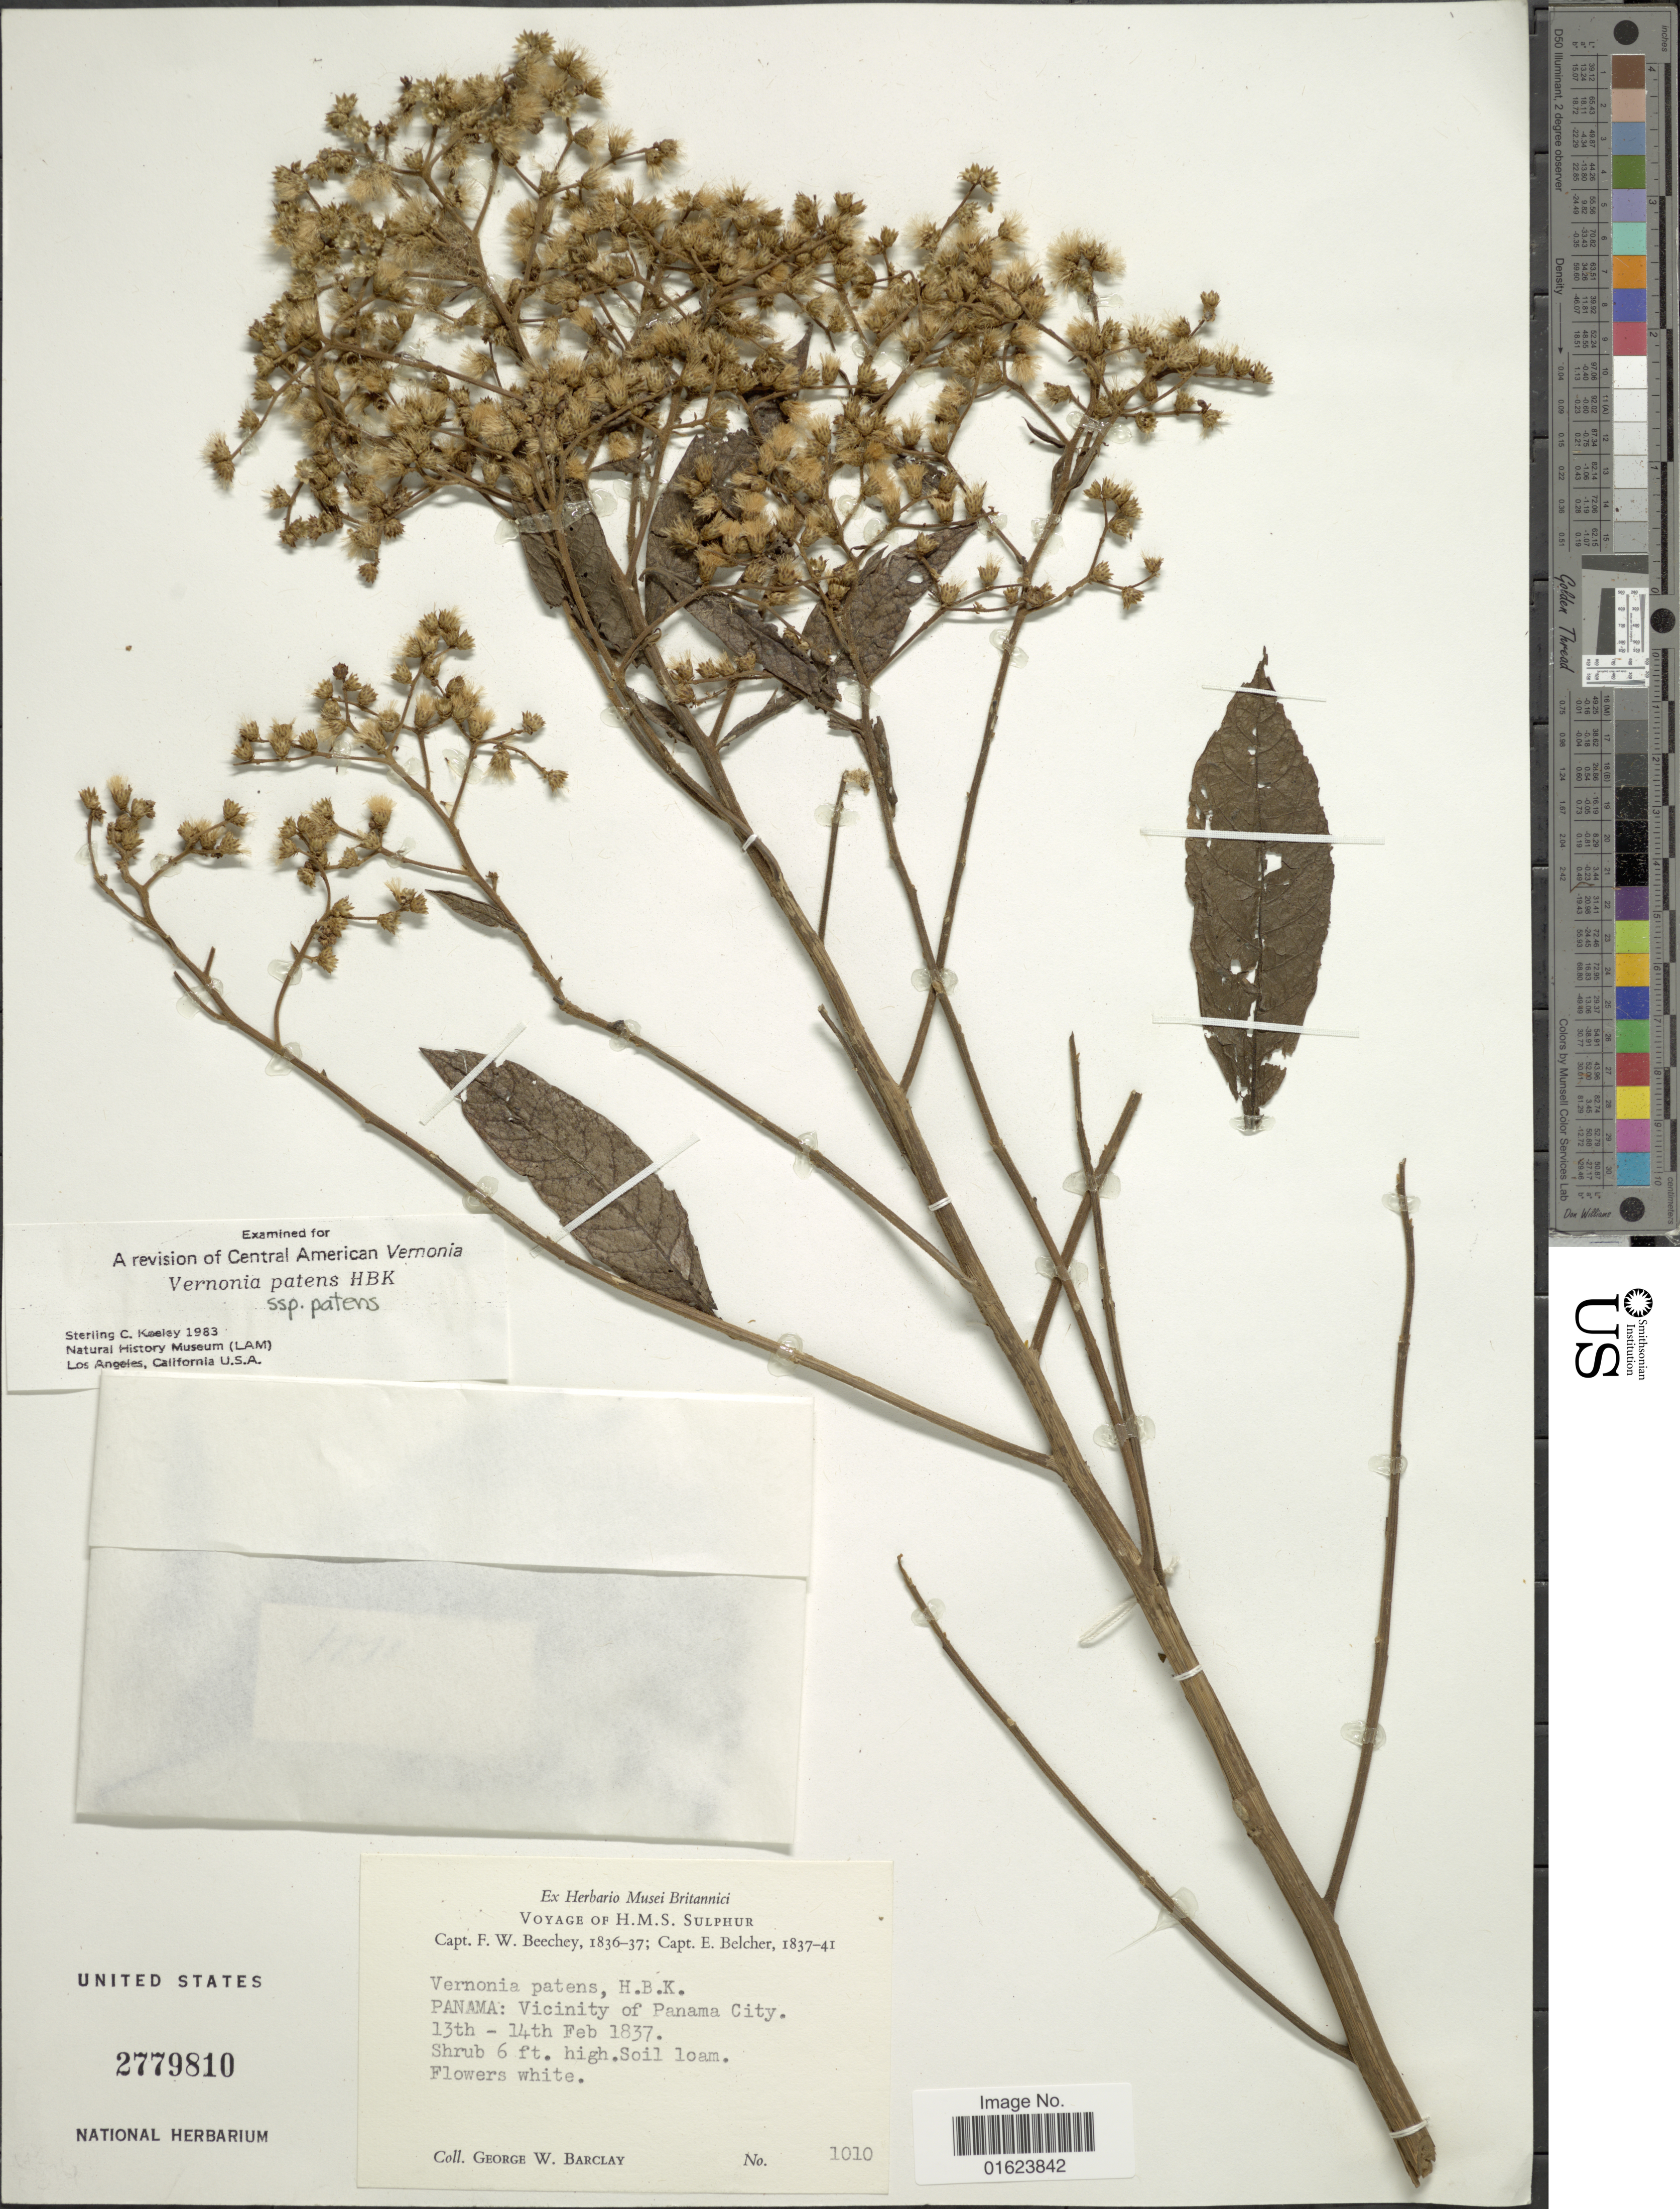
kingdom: Plantae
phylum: Tracheophyta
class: Magnoliopsida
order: Asterales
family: Asteraceae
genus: Vernonanthura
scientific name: Vernonanthura patens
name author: (Kunth) H. Rob.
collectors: G. W. Barclay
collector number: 1010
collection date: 1837-02-13/1837-02-14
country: Panama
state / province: Panamá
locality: Panama: Vicinity of Panama City,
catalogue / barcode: US 2779810